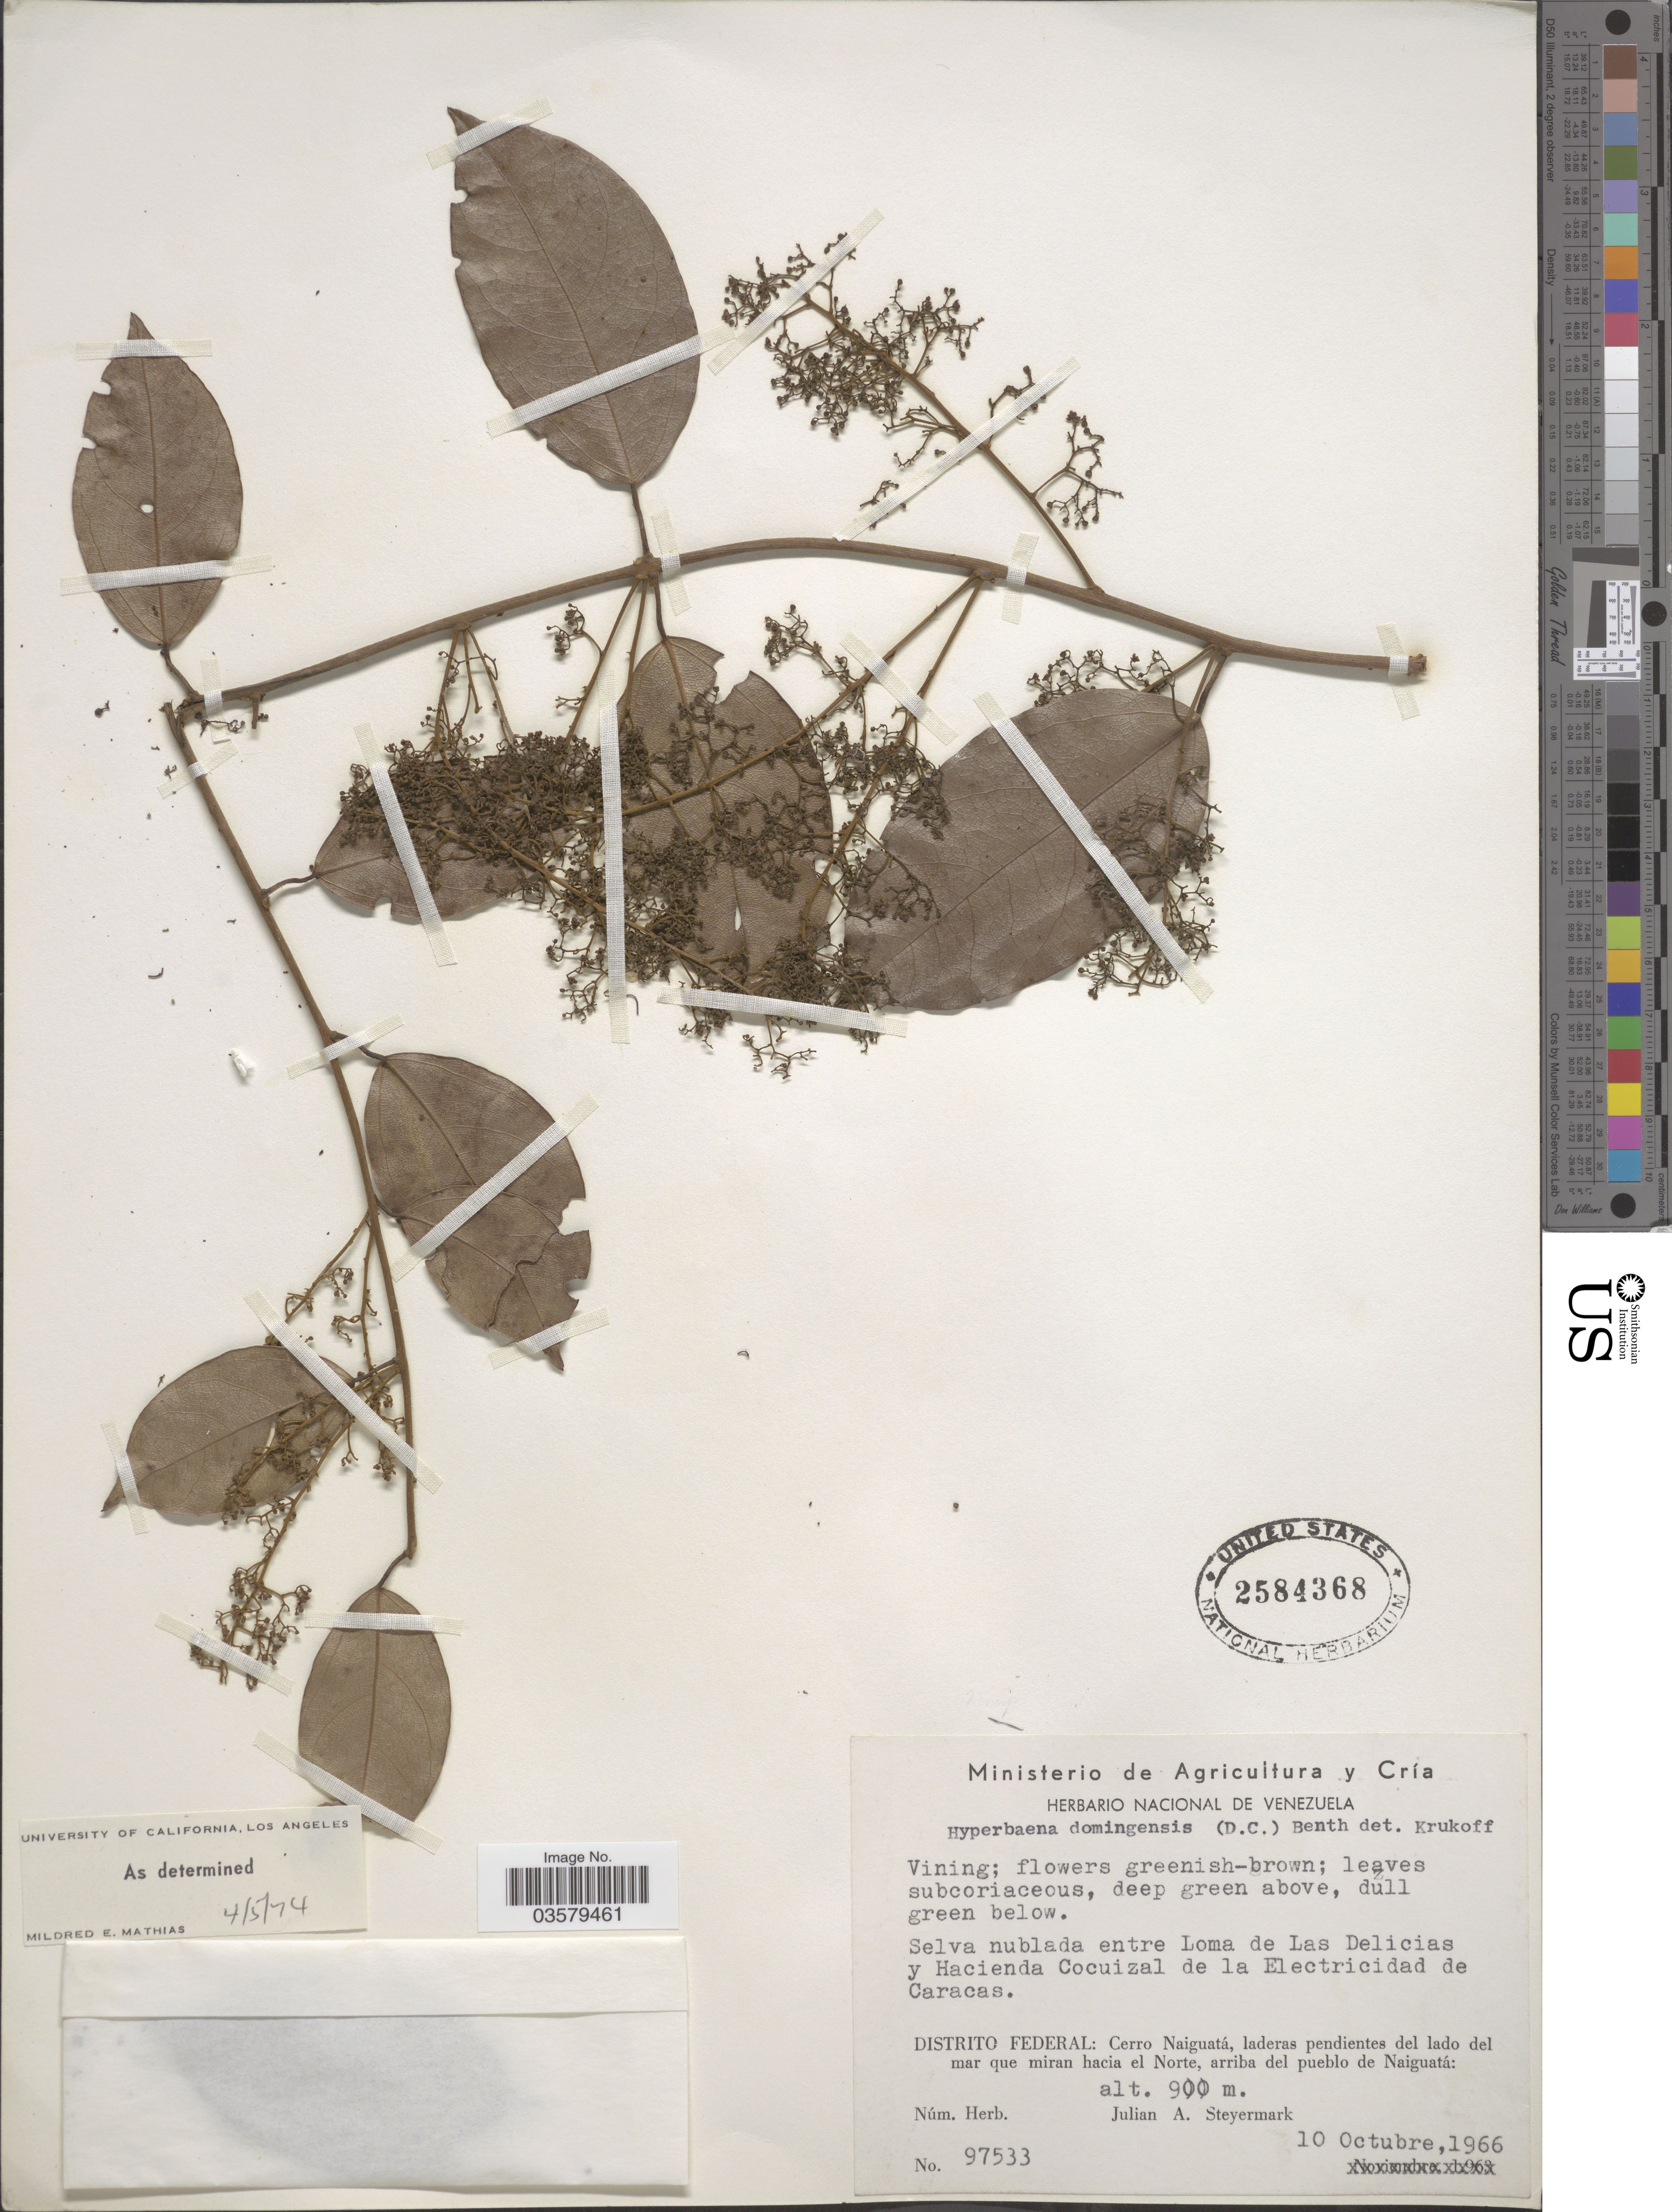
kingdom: Plantae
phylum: Tracheophyta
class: Magnoliopsida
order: Ranunculales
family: Menispermaceae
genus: Hyperbaena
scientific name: Hyperbaena domingensis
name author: (DC.) Benth.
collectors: J. Steyermark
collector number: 97533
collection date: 1966-10-10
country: Venezuela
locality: Selva nublada entre Loma de Las Delicias y Hacienda Cocuizal de la Electricidad de Caracas. Distrito Federal: Cerro Naiguatá, laderas pendientes del lado del mar que miran hacia el Norte, arriba del pueblo de Naiguatá.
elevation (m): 900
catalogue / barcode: US 2584368